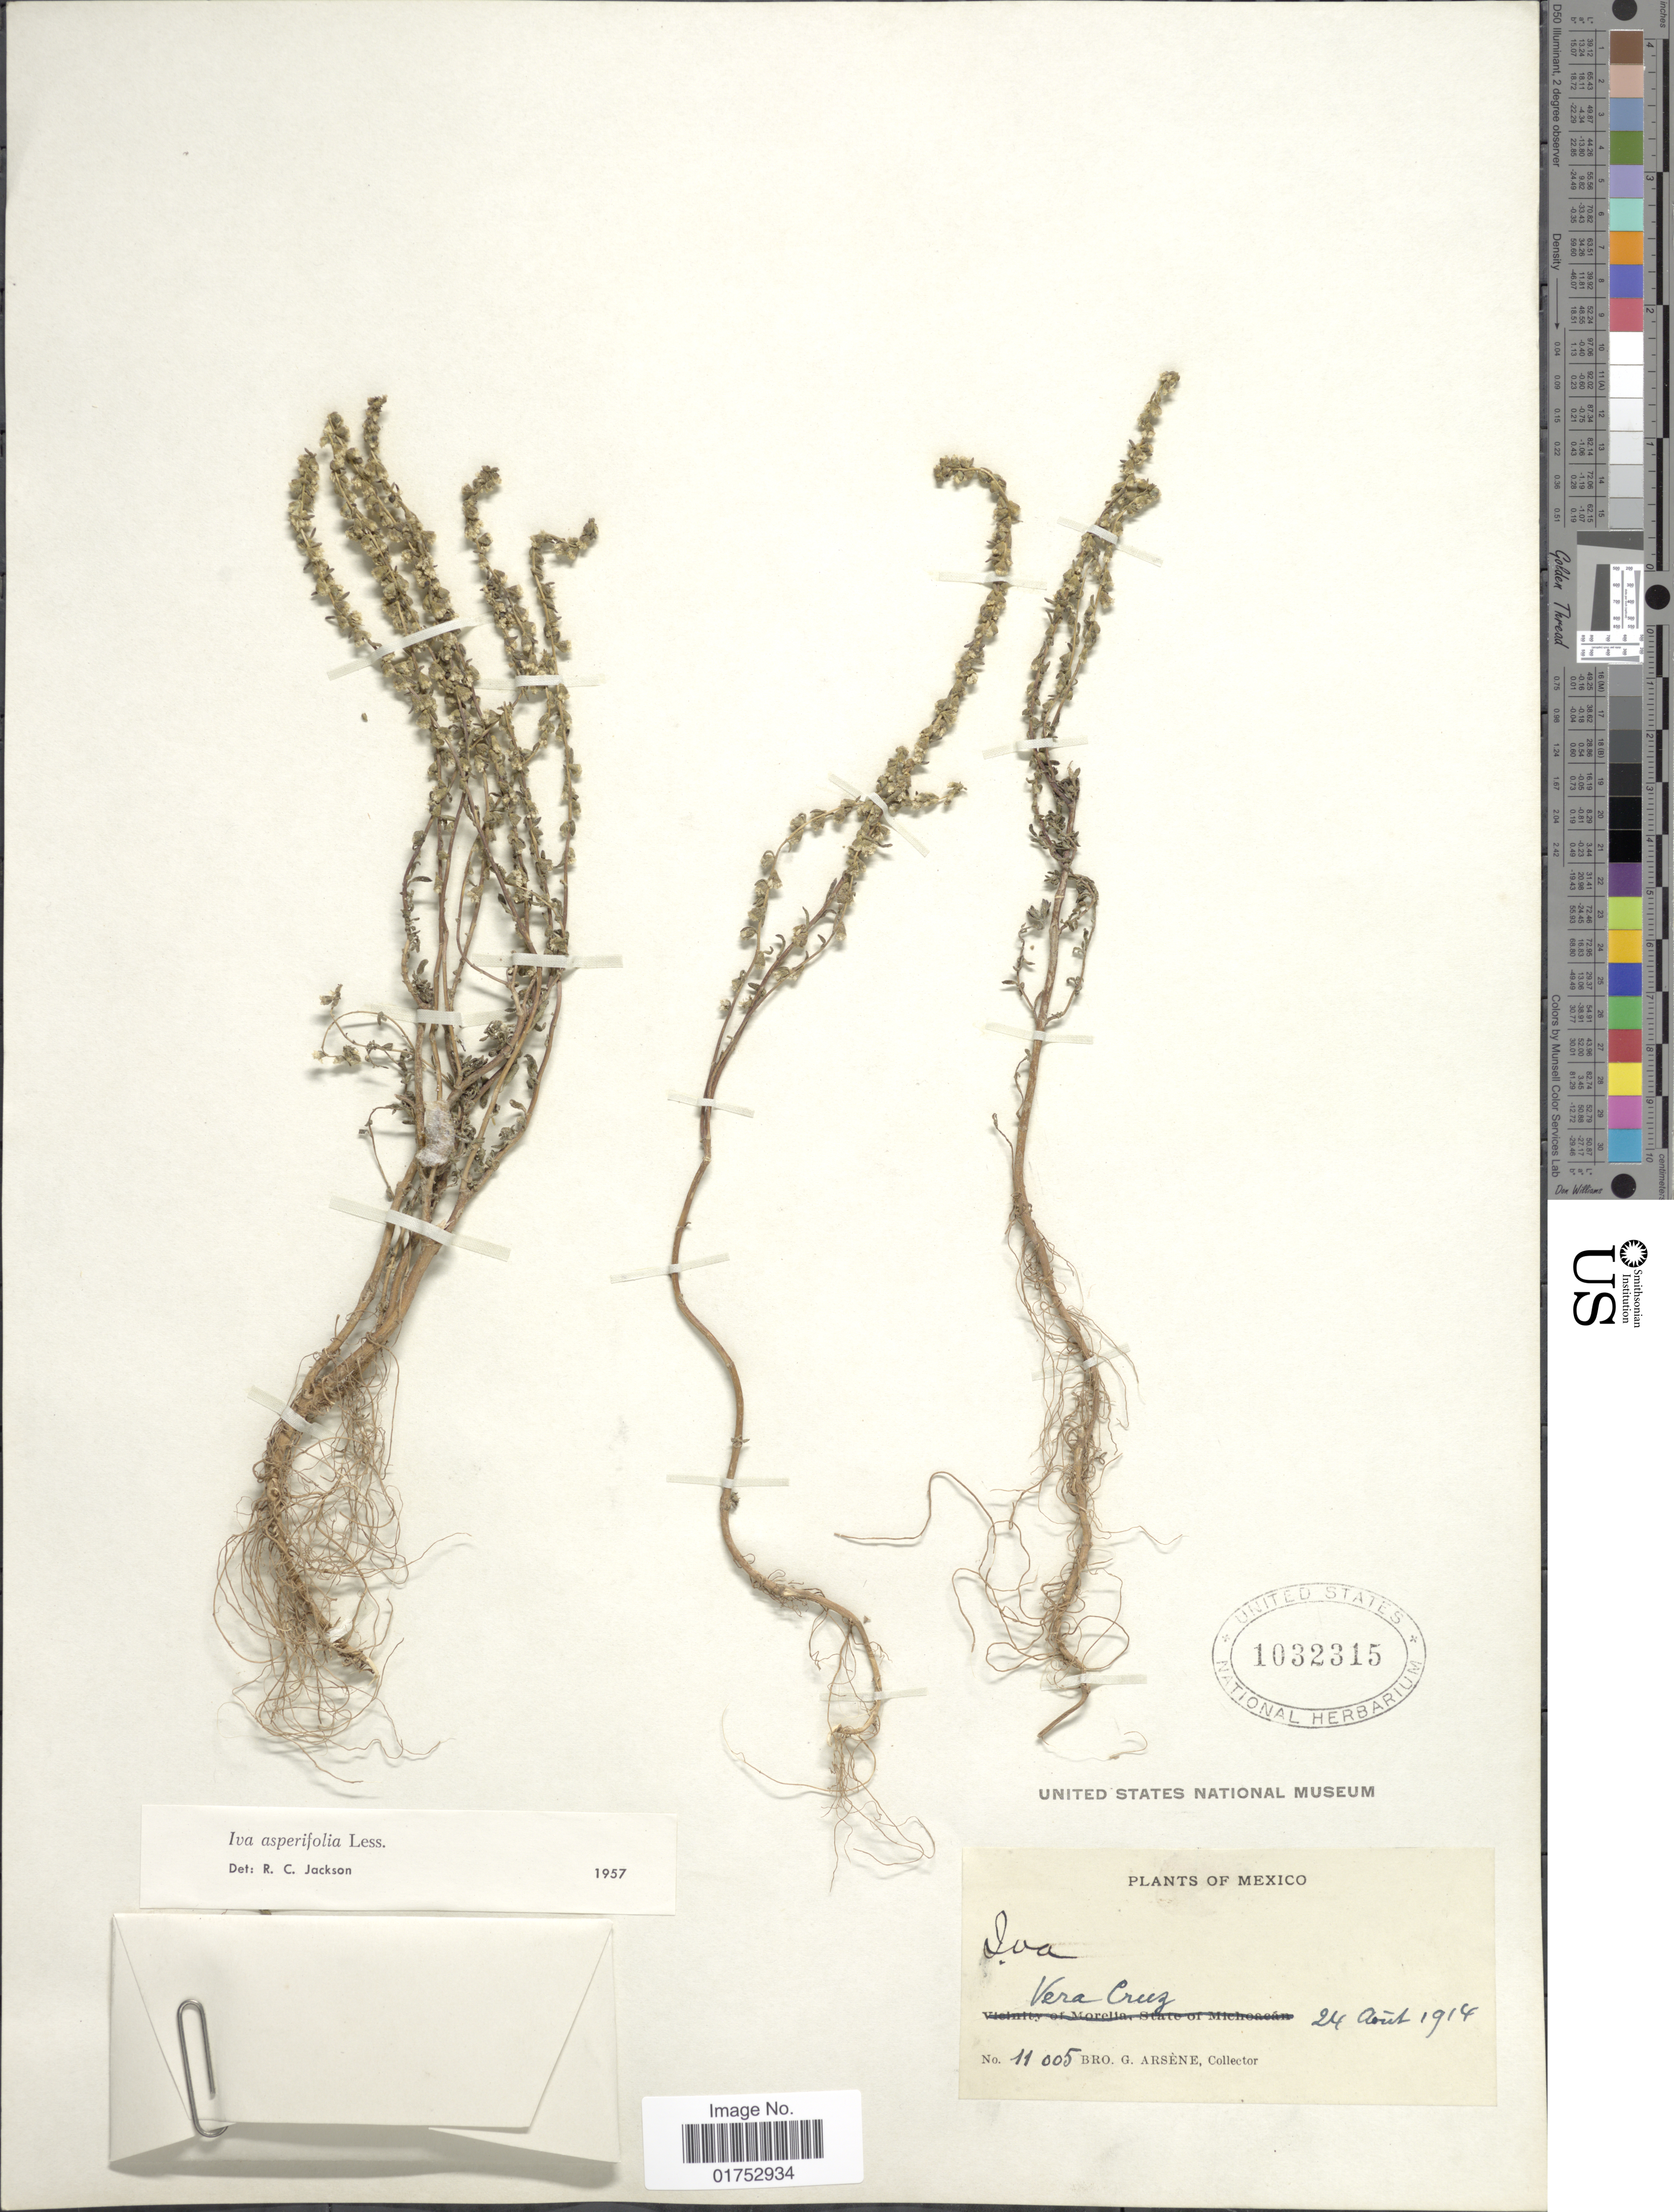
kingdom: Plantae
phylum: Tracheophyta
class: Magnoliopsida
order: Asterales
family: Asteraceae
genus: Iva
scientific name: Iva aperifolia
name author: Less.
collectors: Bro. G. Arsène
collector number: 11005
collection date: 1914-08-24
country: Mexico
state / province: Veracruz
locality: Vera Cruz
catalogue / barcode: US 1032315